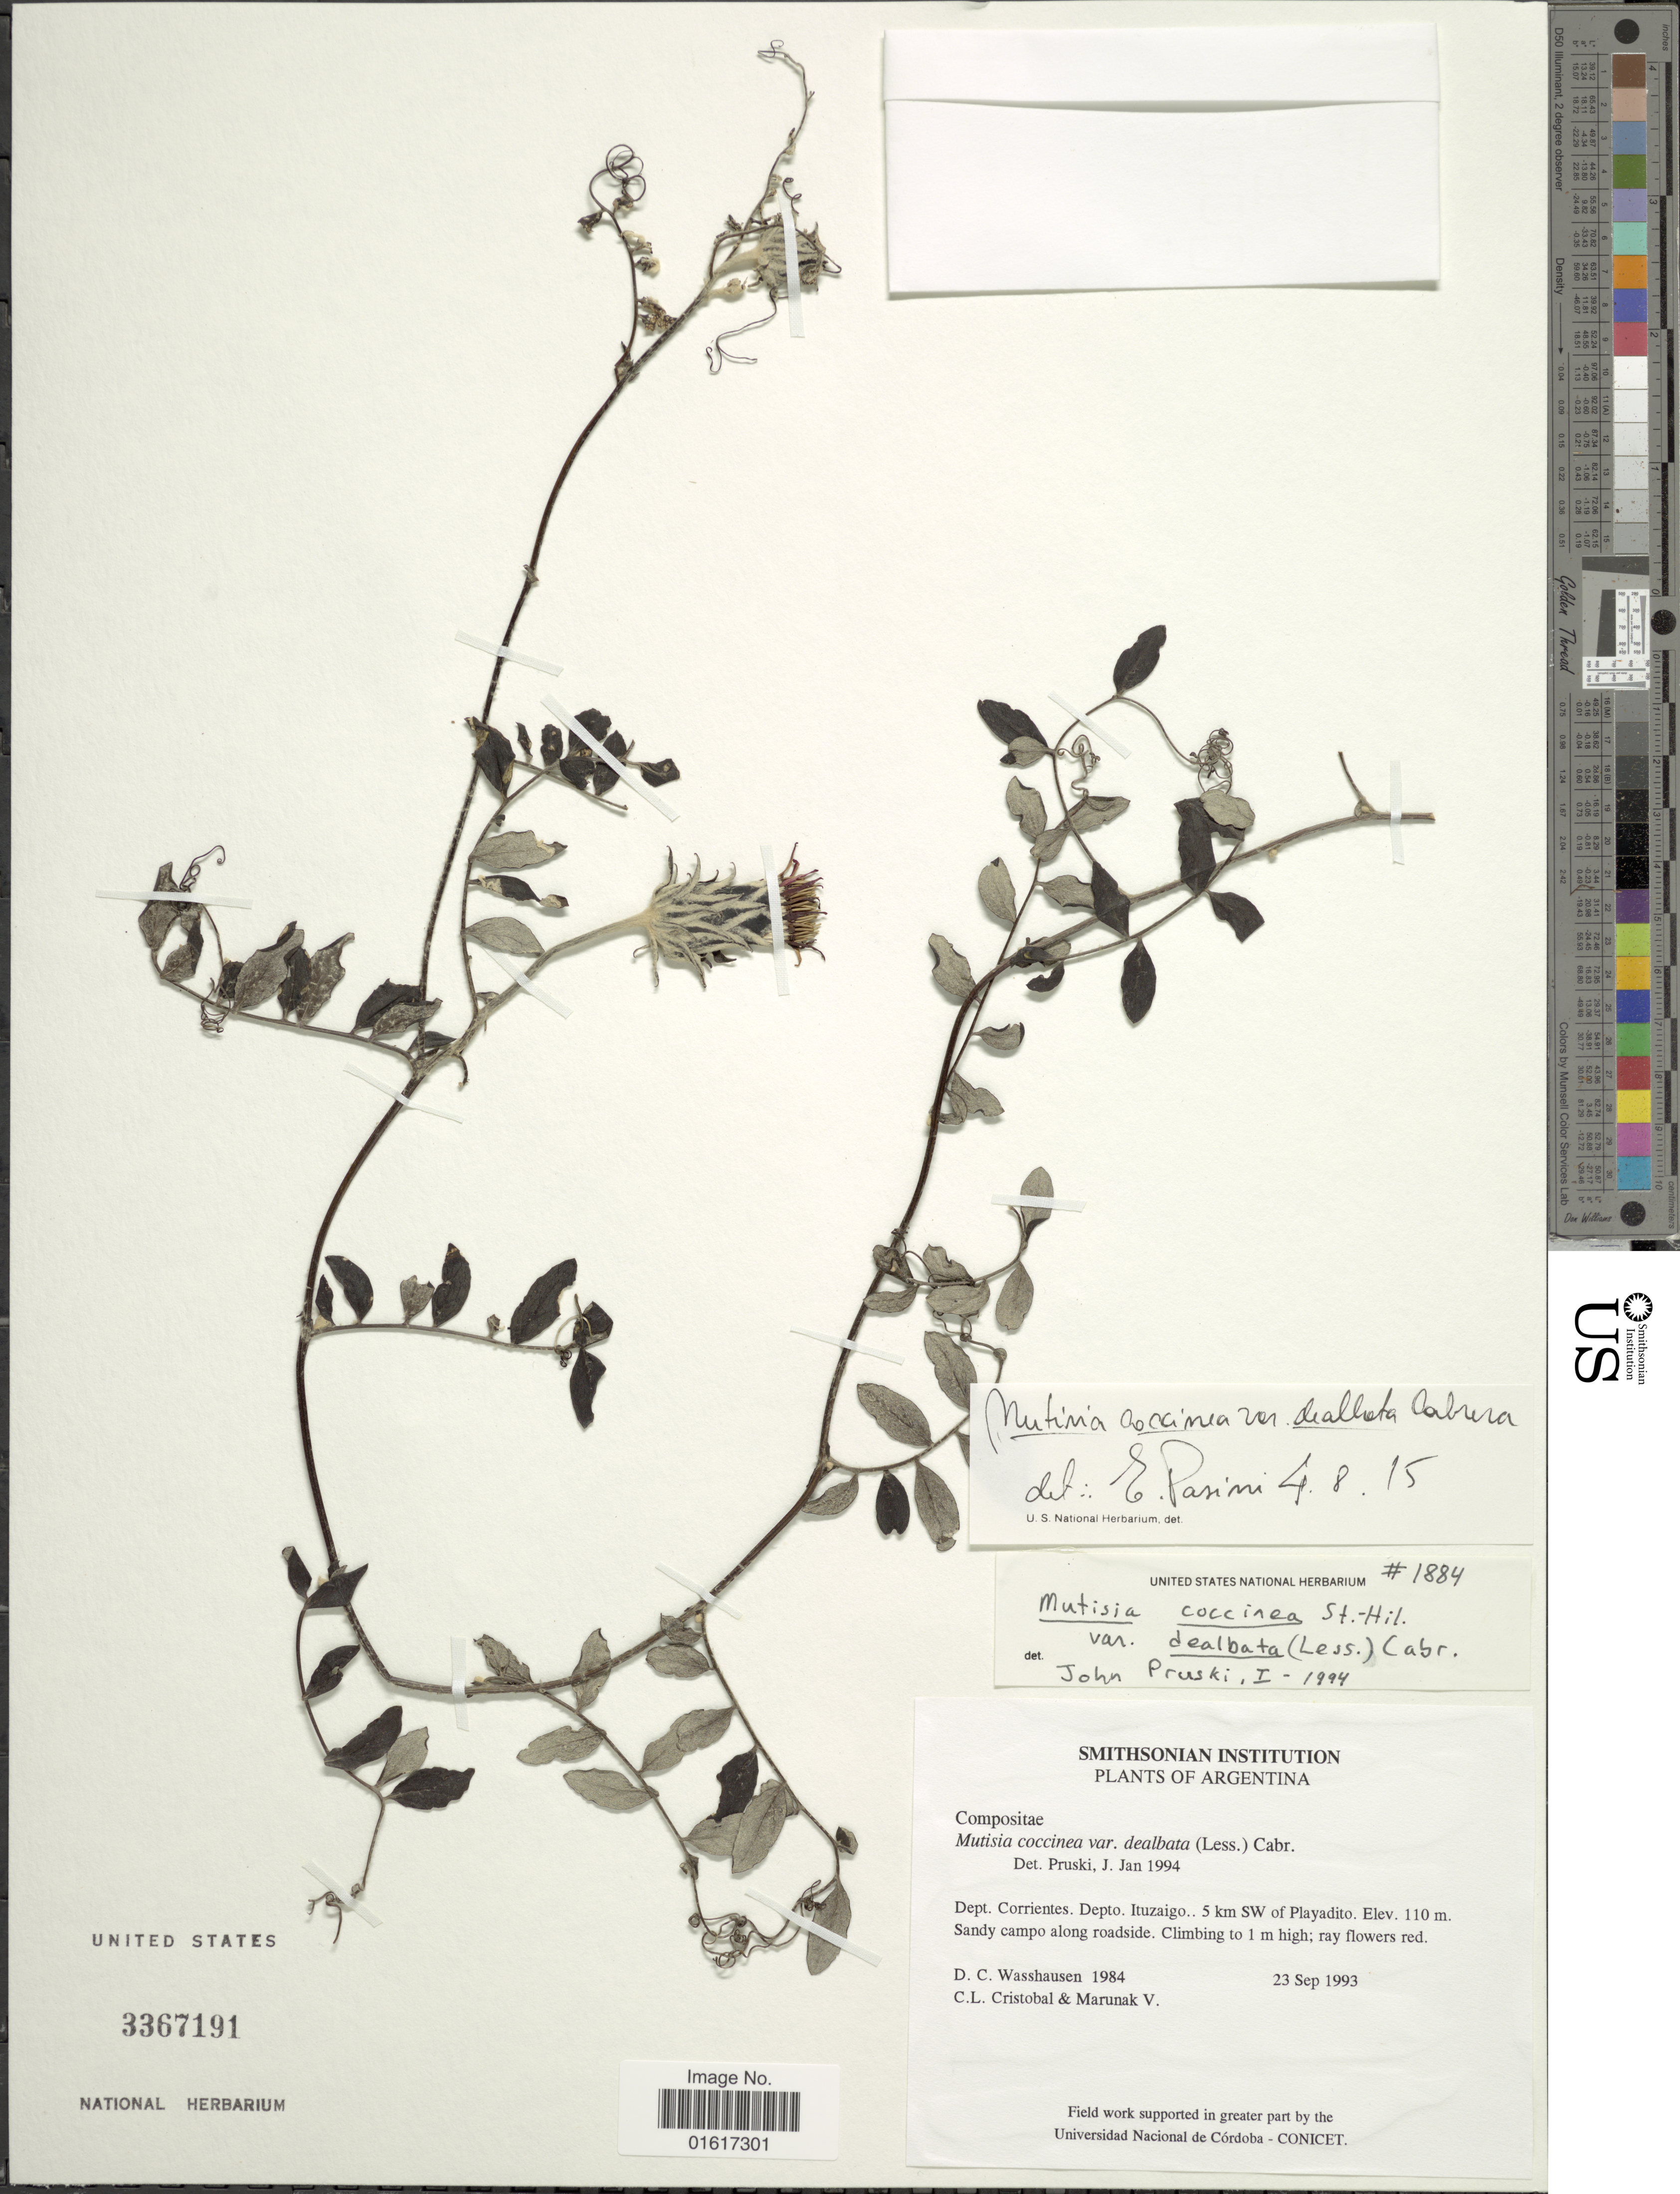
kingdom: Plantae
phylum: Tracheophyta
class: Magnoliopsida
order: Asterales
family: Asteraceae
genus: Mutisia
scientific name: Mutisia coccinea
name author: A. St.-Hil.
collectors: D. C. Wasshausen, C. L. Cristóbal & V. Marunak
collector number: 1984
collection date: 1993-09-23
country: Argentina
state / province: Corrientes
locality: Depto. Ituzaigo.. 5 km SW of Playadito. Sandy campo along roadside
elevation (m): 110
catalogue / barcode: US 3367191